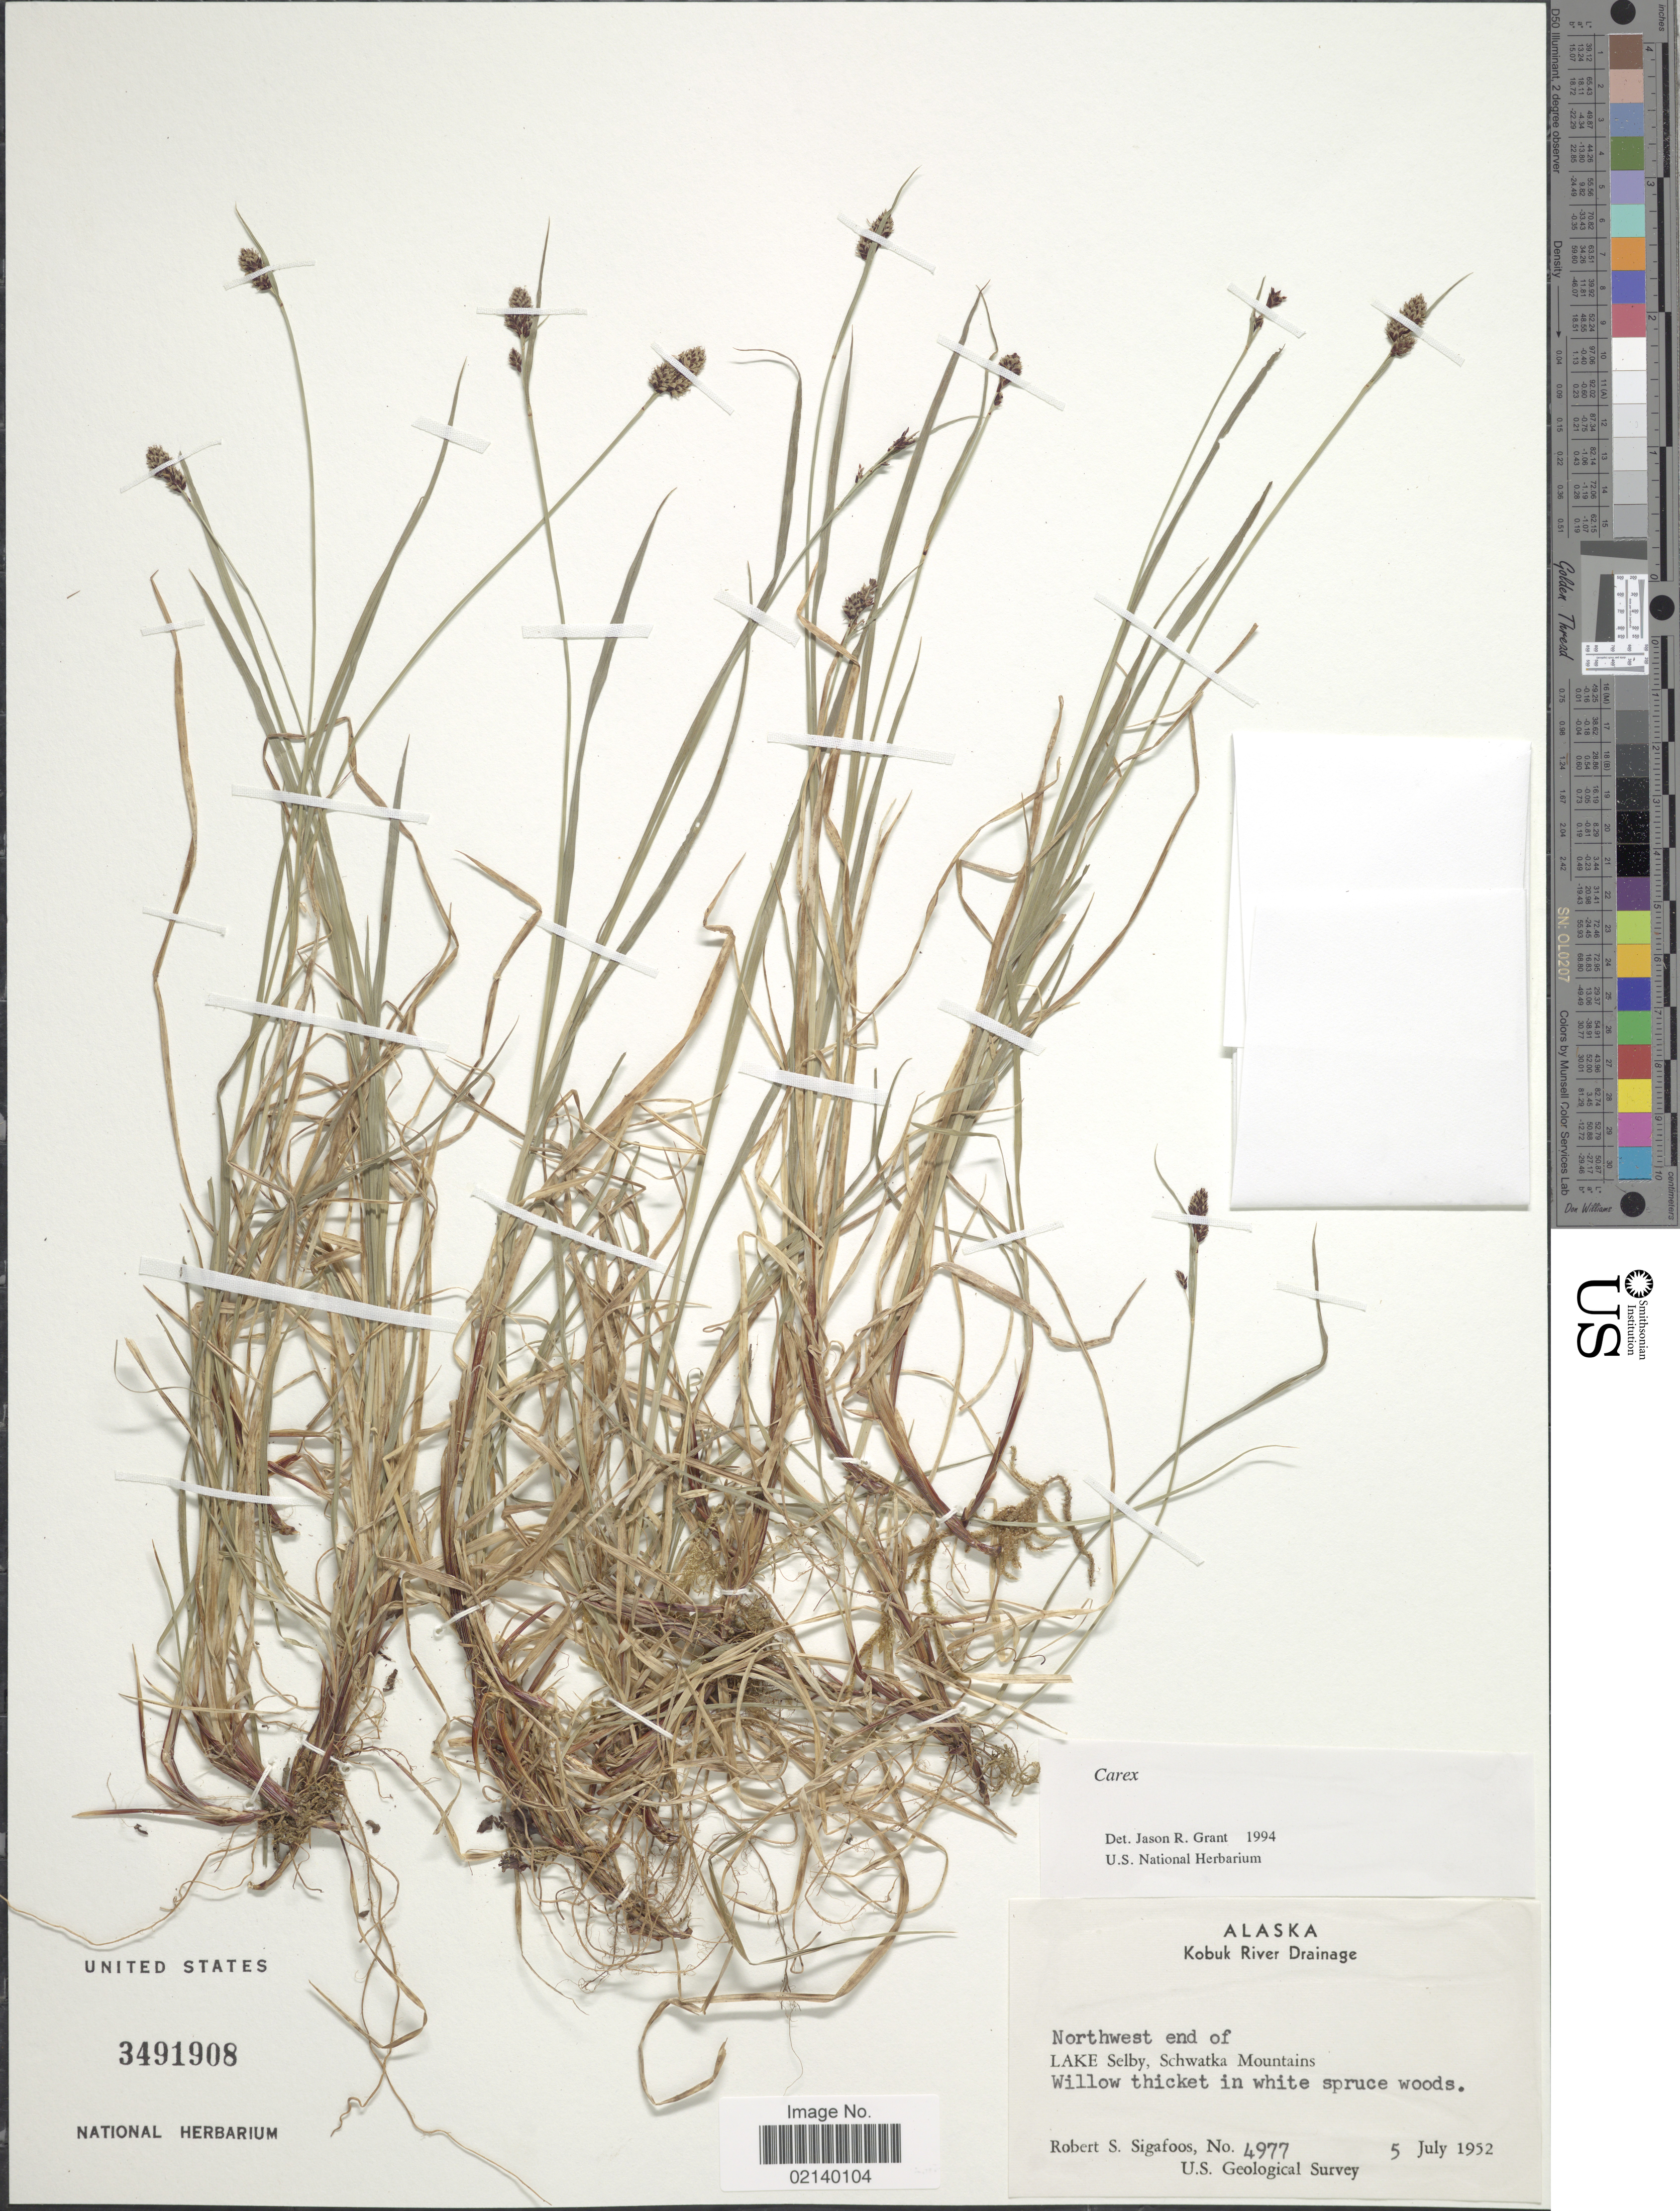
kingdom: Plantae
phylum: Tracheophyta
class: Liliopsida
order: Poales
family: Cyperaceae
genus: Carex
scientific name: Carex sp.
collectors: R. Sigafoos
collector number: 4977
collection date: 1952-07-05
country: United States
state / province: Alaska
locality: Kobuk River Drainage, northwest end of Lake Selby, Schwatka Mountains, Willow thicket in white spruce woods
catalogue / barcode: US 3491908